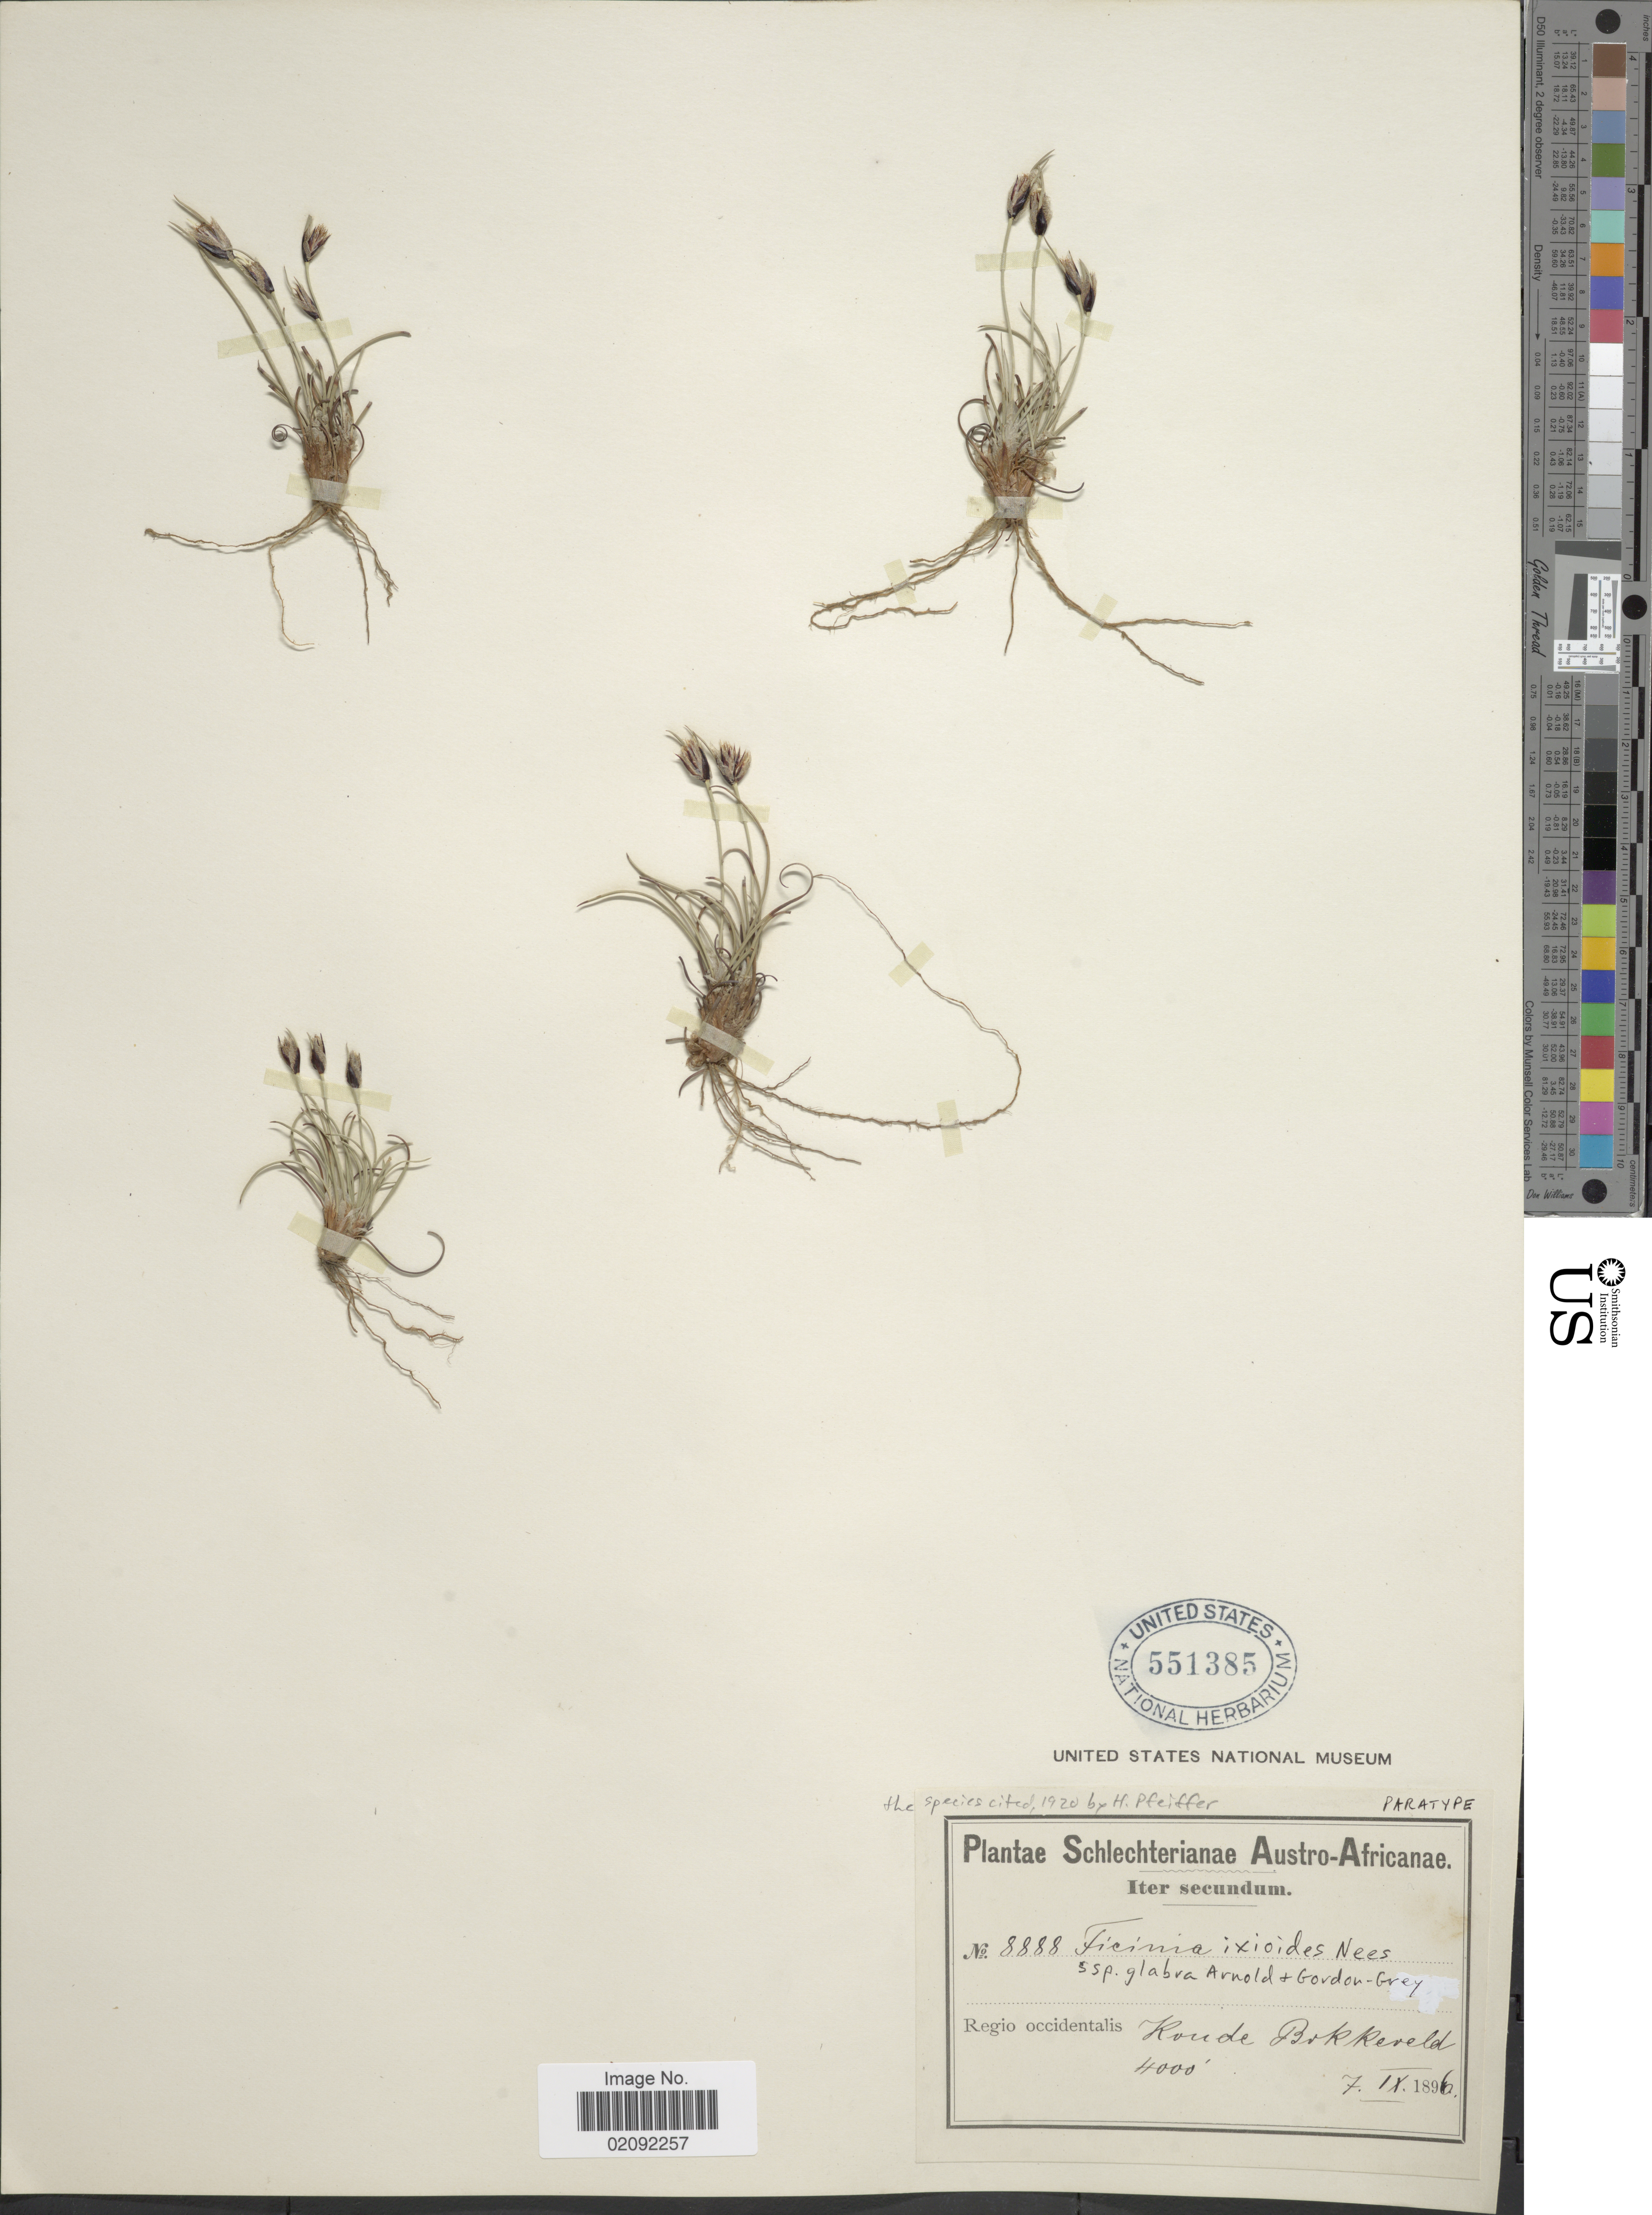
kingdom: Plantae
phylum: Tracheophyta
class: Liliopsida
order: Poales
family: Cyperaceae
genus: Ficinia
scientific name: Ficinia ixioides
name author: Nees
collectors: Schlechter, --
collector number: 8888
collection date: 1896-09-07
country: South Africa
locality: Austro-Africanae, Regio occidentalis Koude Bokkeveld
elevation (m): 1219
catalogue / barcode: US 551385